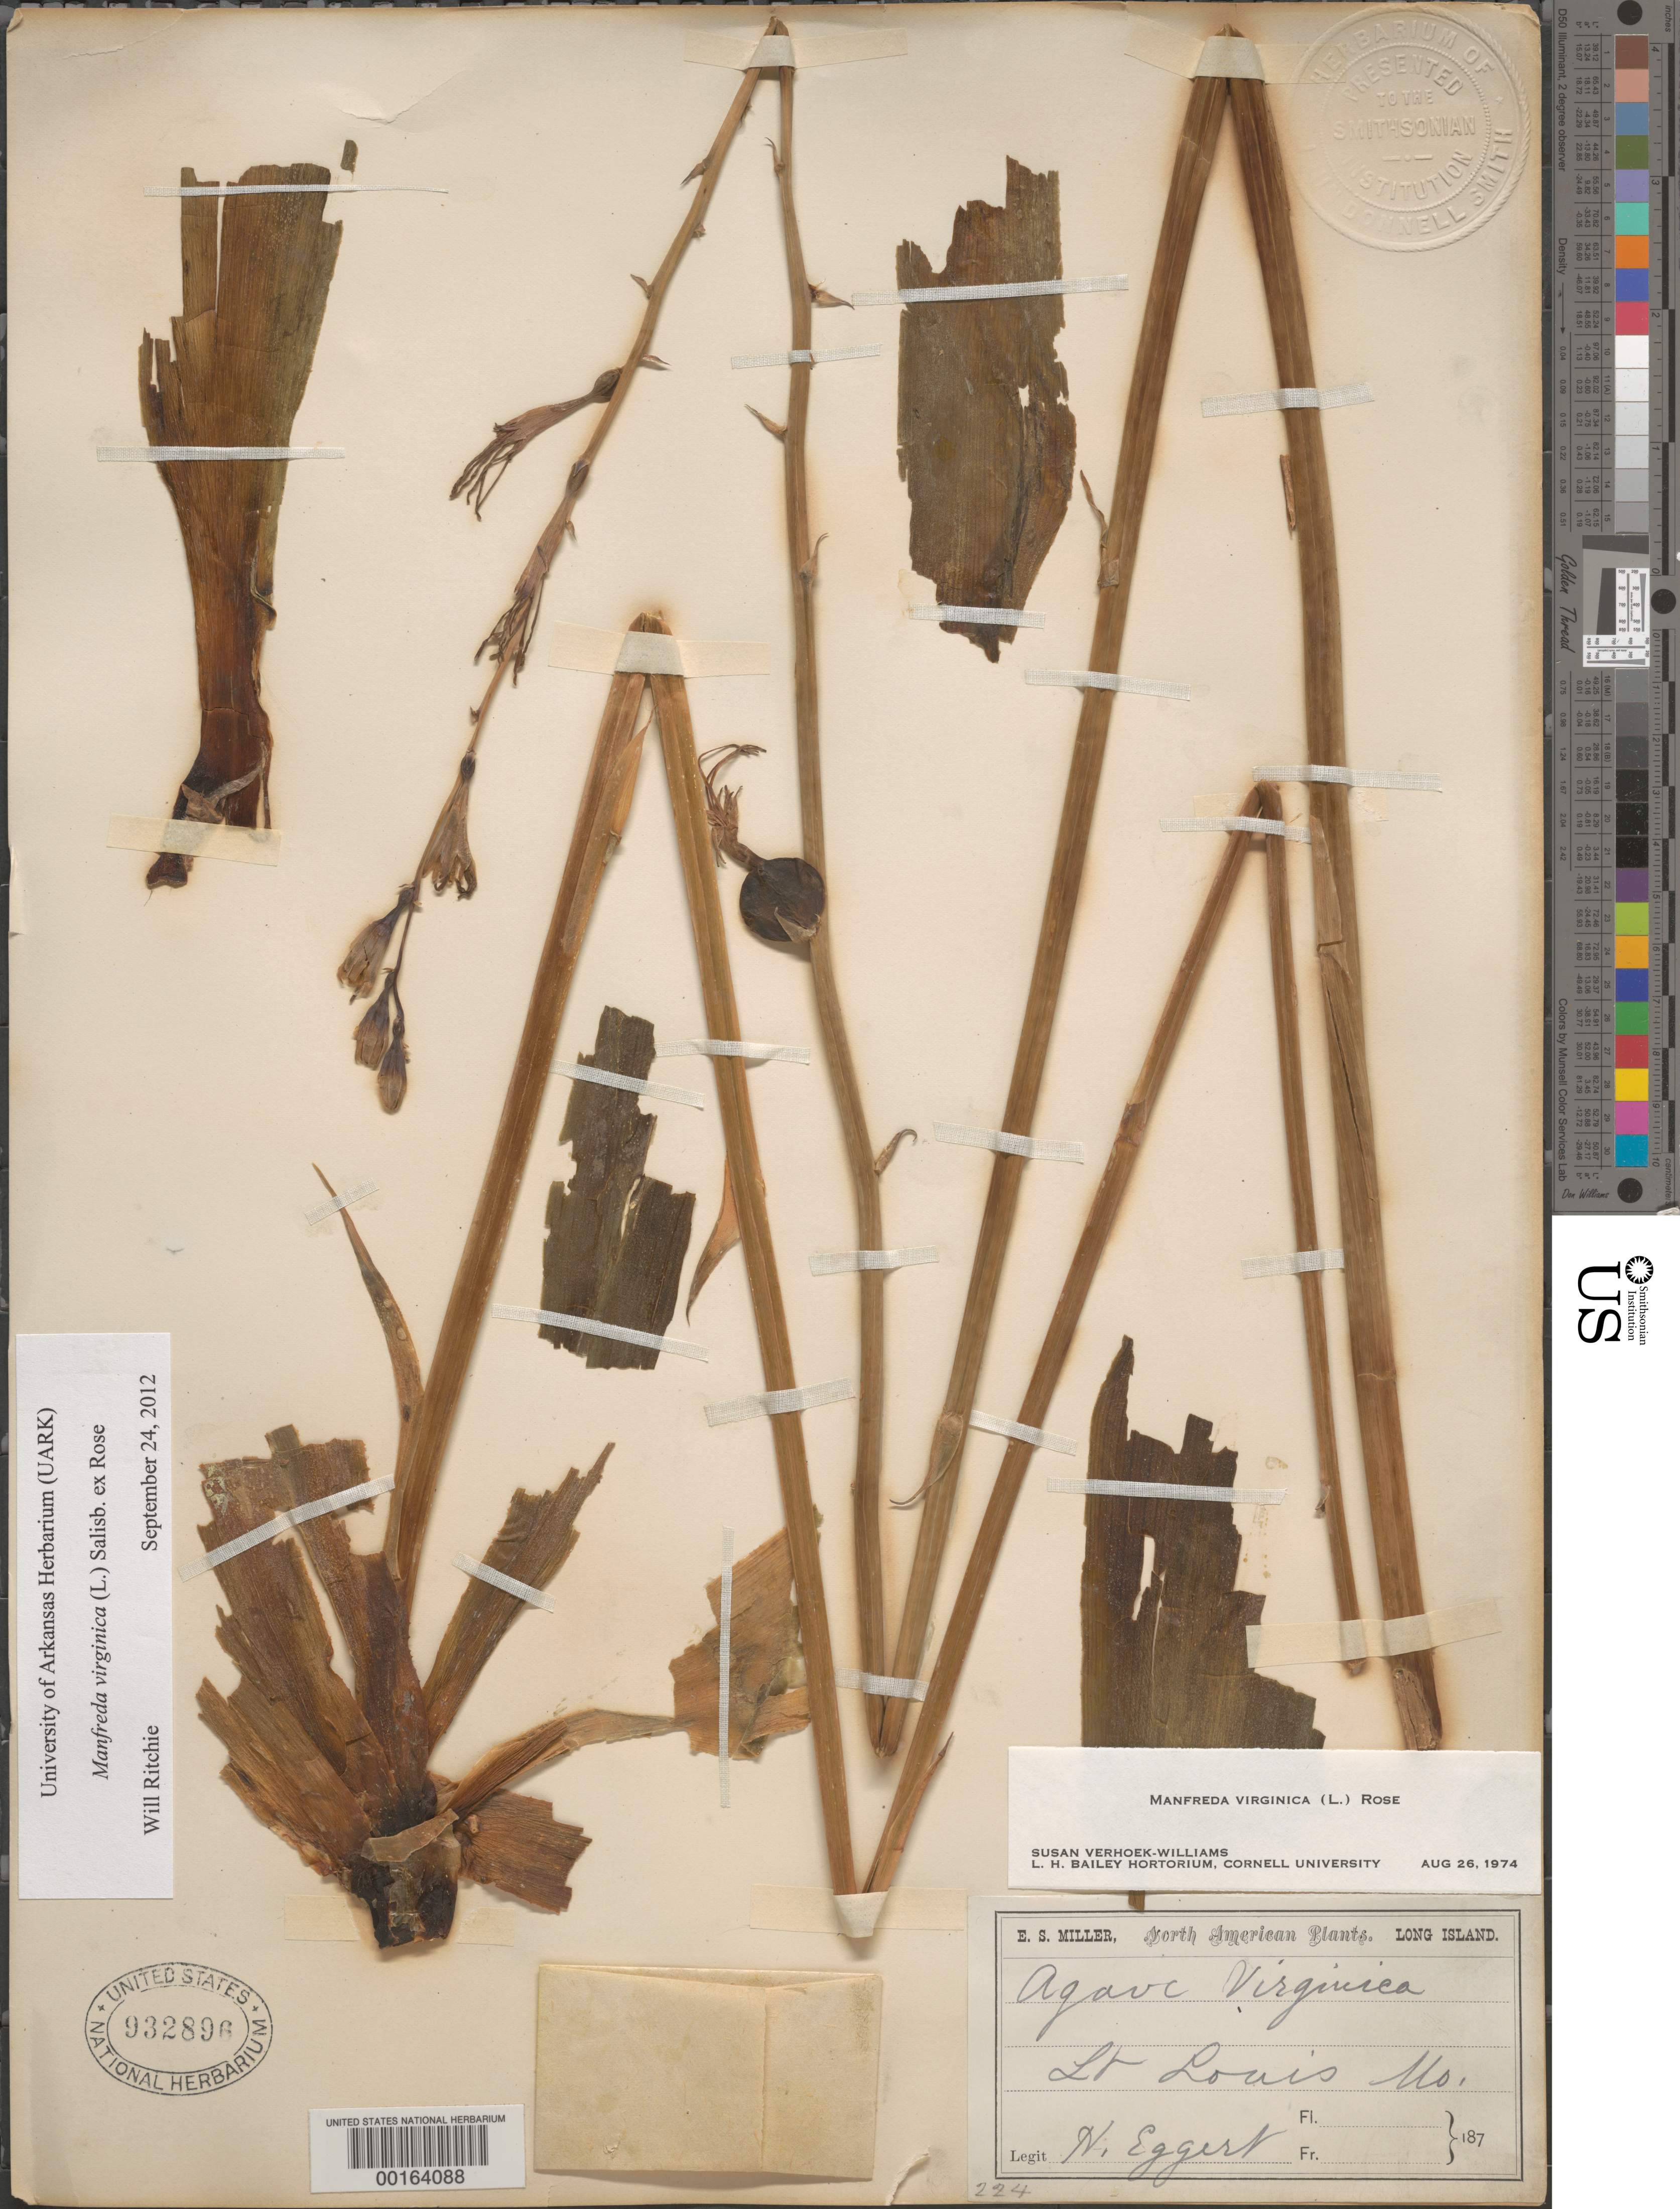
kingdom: Plantae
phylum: Tracheophyta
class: Liliopsida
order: Asparagales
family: Asparagaceae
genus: Manfreda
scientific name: Manfreda virginica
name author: (L.) Salisb. ex Rose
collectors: H. Eggert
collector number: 224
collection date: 1870/1879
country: United States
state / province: Missouri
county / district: Saint Louis City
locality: St. louis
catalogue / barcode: US 932896